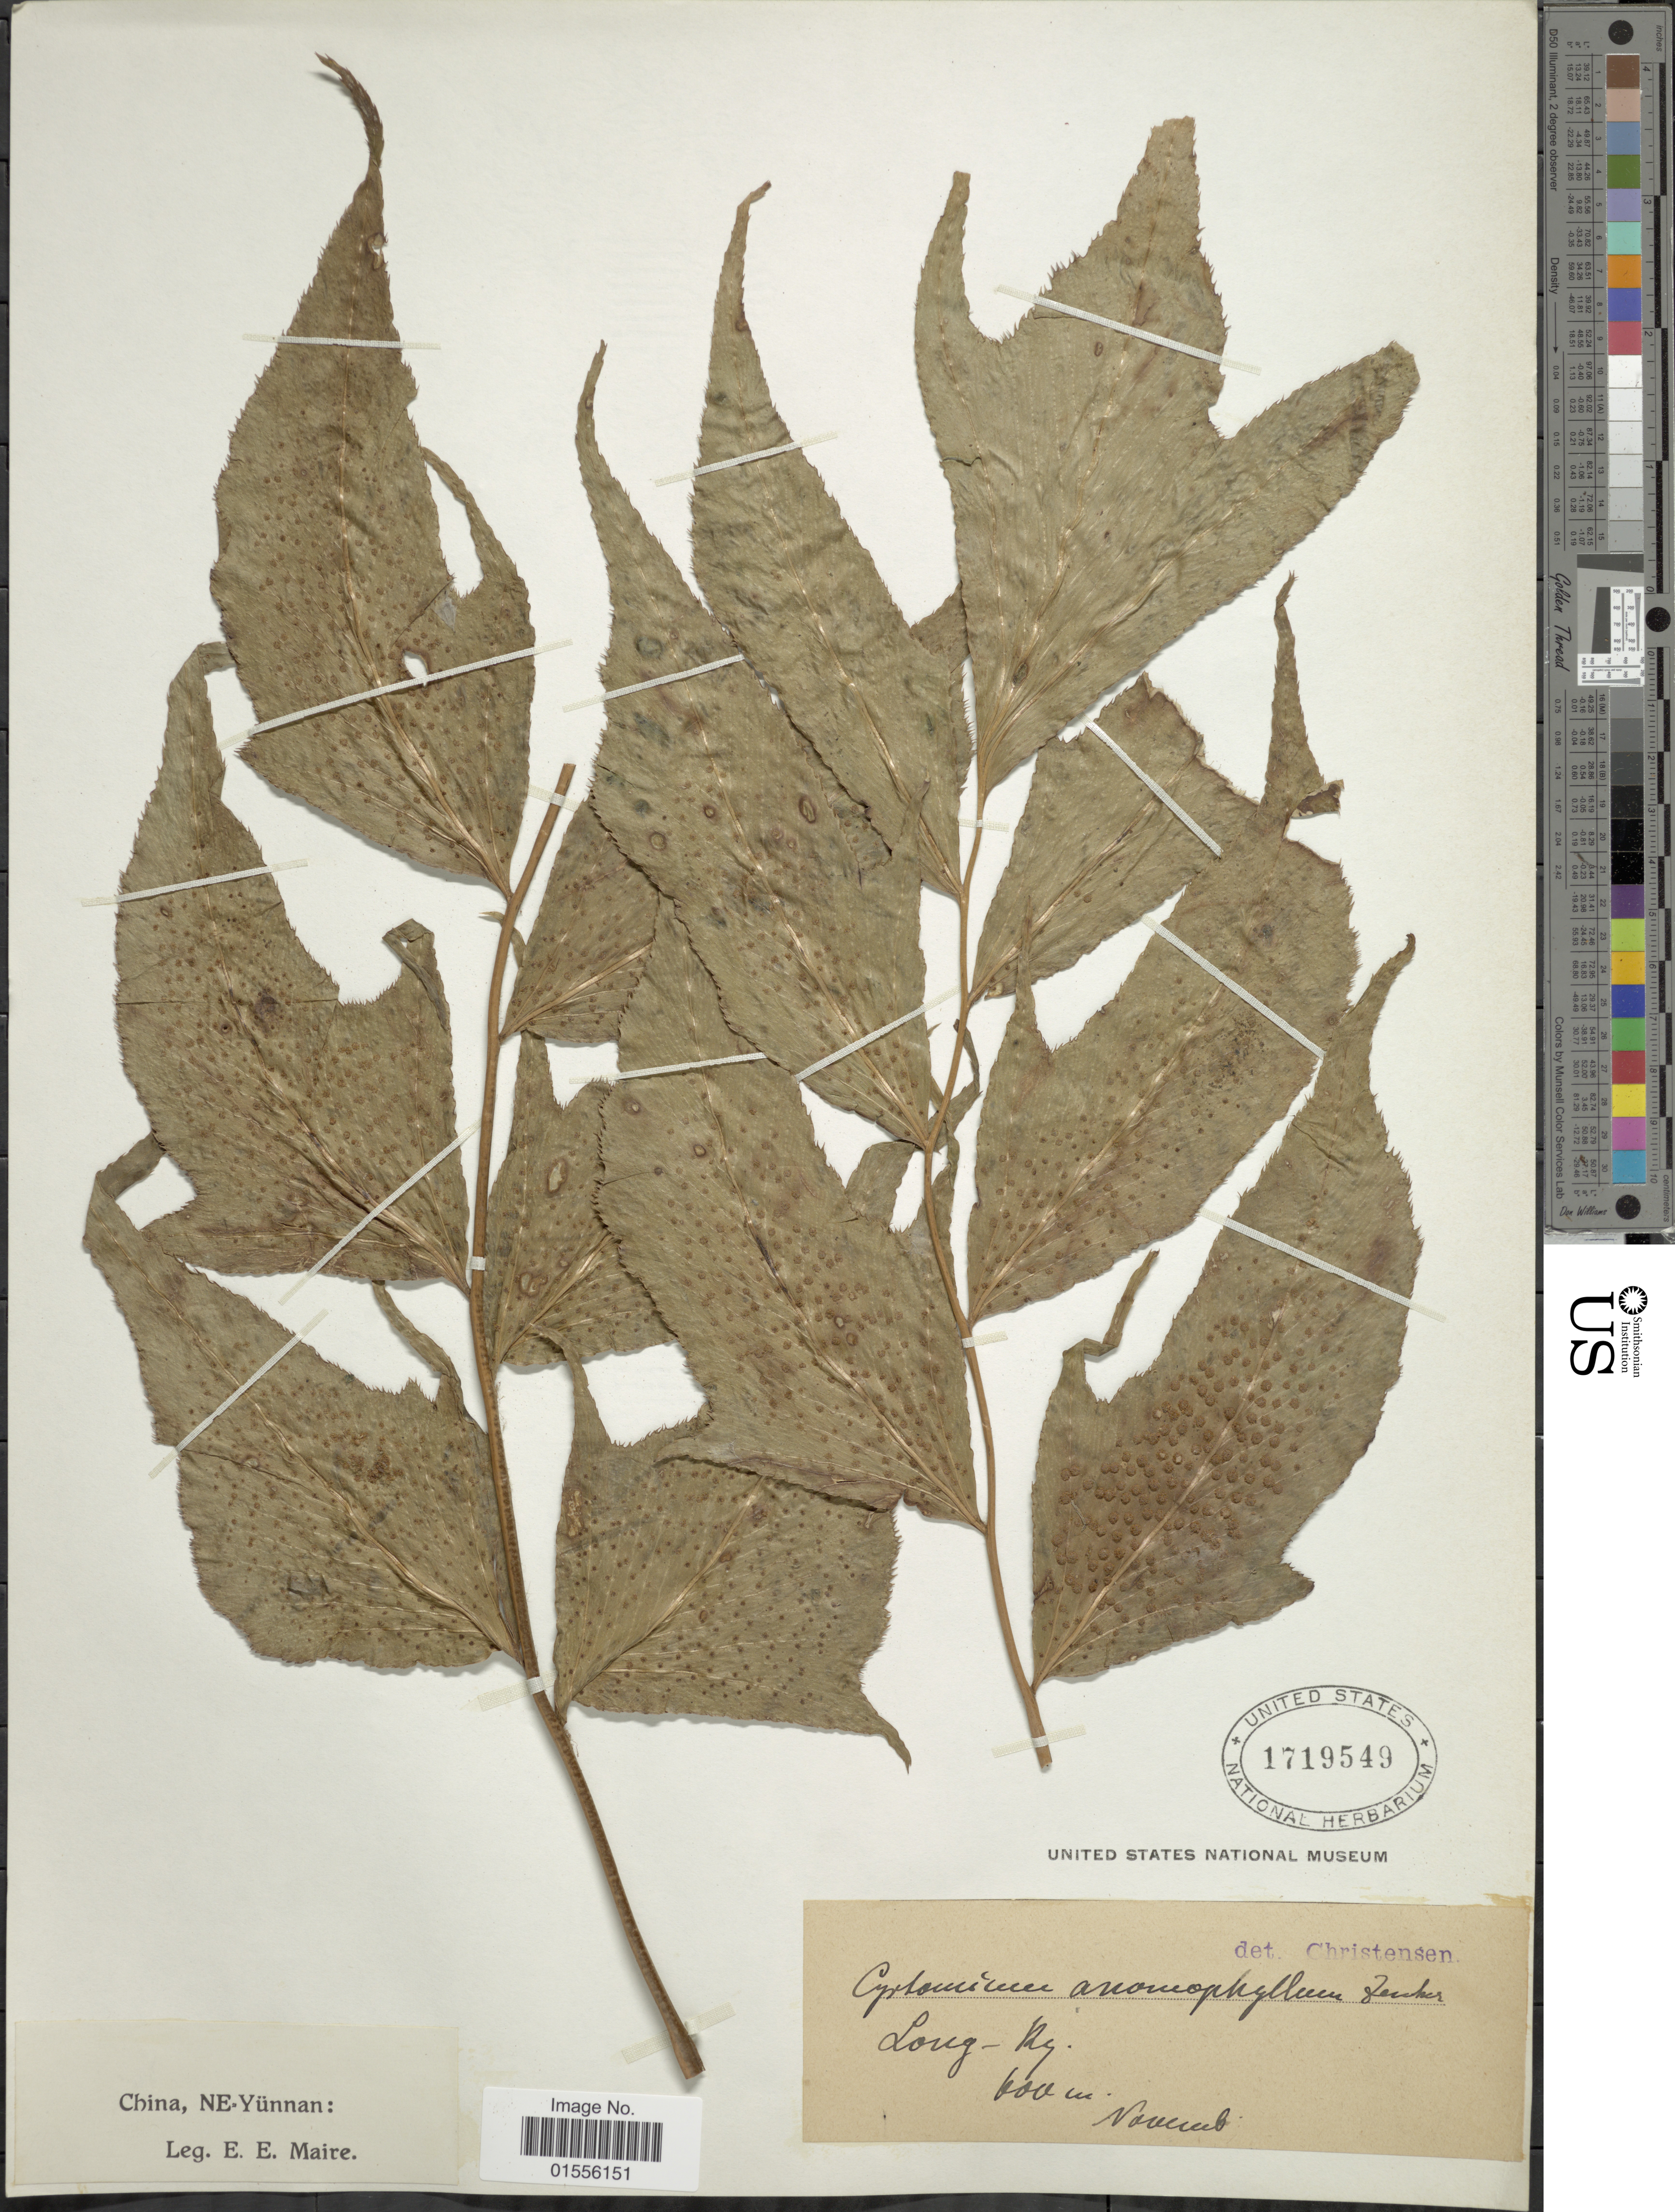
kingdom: Plantae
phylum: Tracheophyta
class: Polypodiopsida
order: Polypodiales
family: Dryopteridaceae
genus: Cyrtomium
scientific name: Cyrtomium caryotideum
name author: (Wall. ex Hook. & Grev.) C. Presl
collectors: E. E. Maire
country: China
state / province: Yunnan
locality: NE-Yunnan, long- [illegible text]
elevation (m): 600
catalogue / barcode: US 1719549